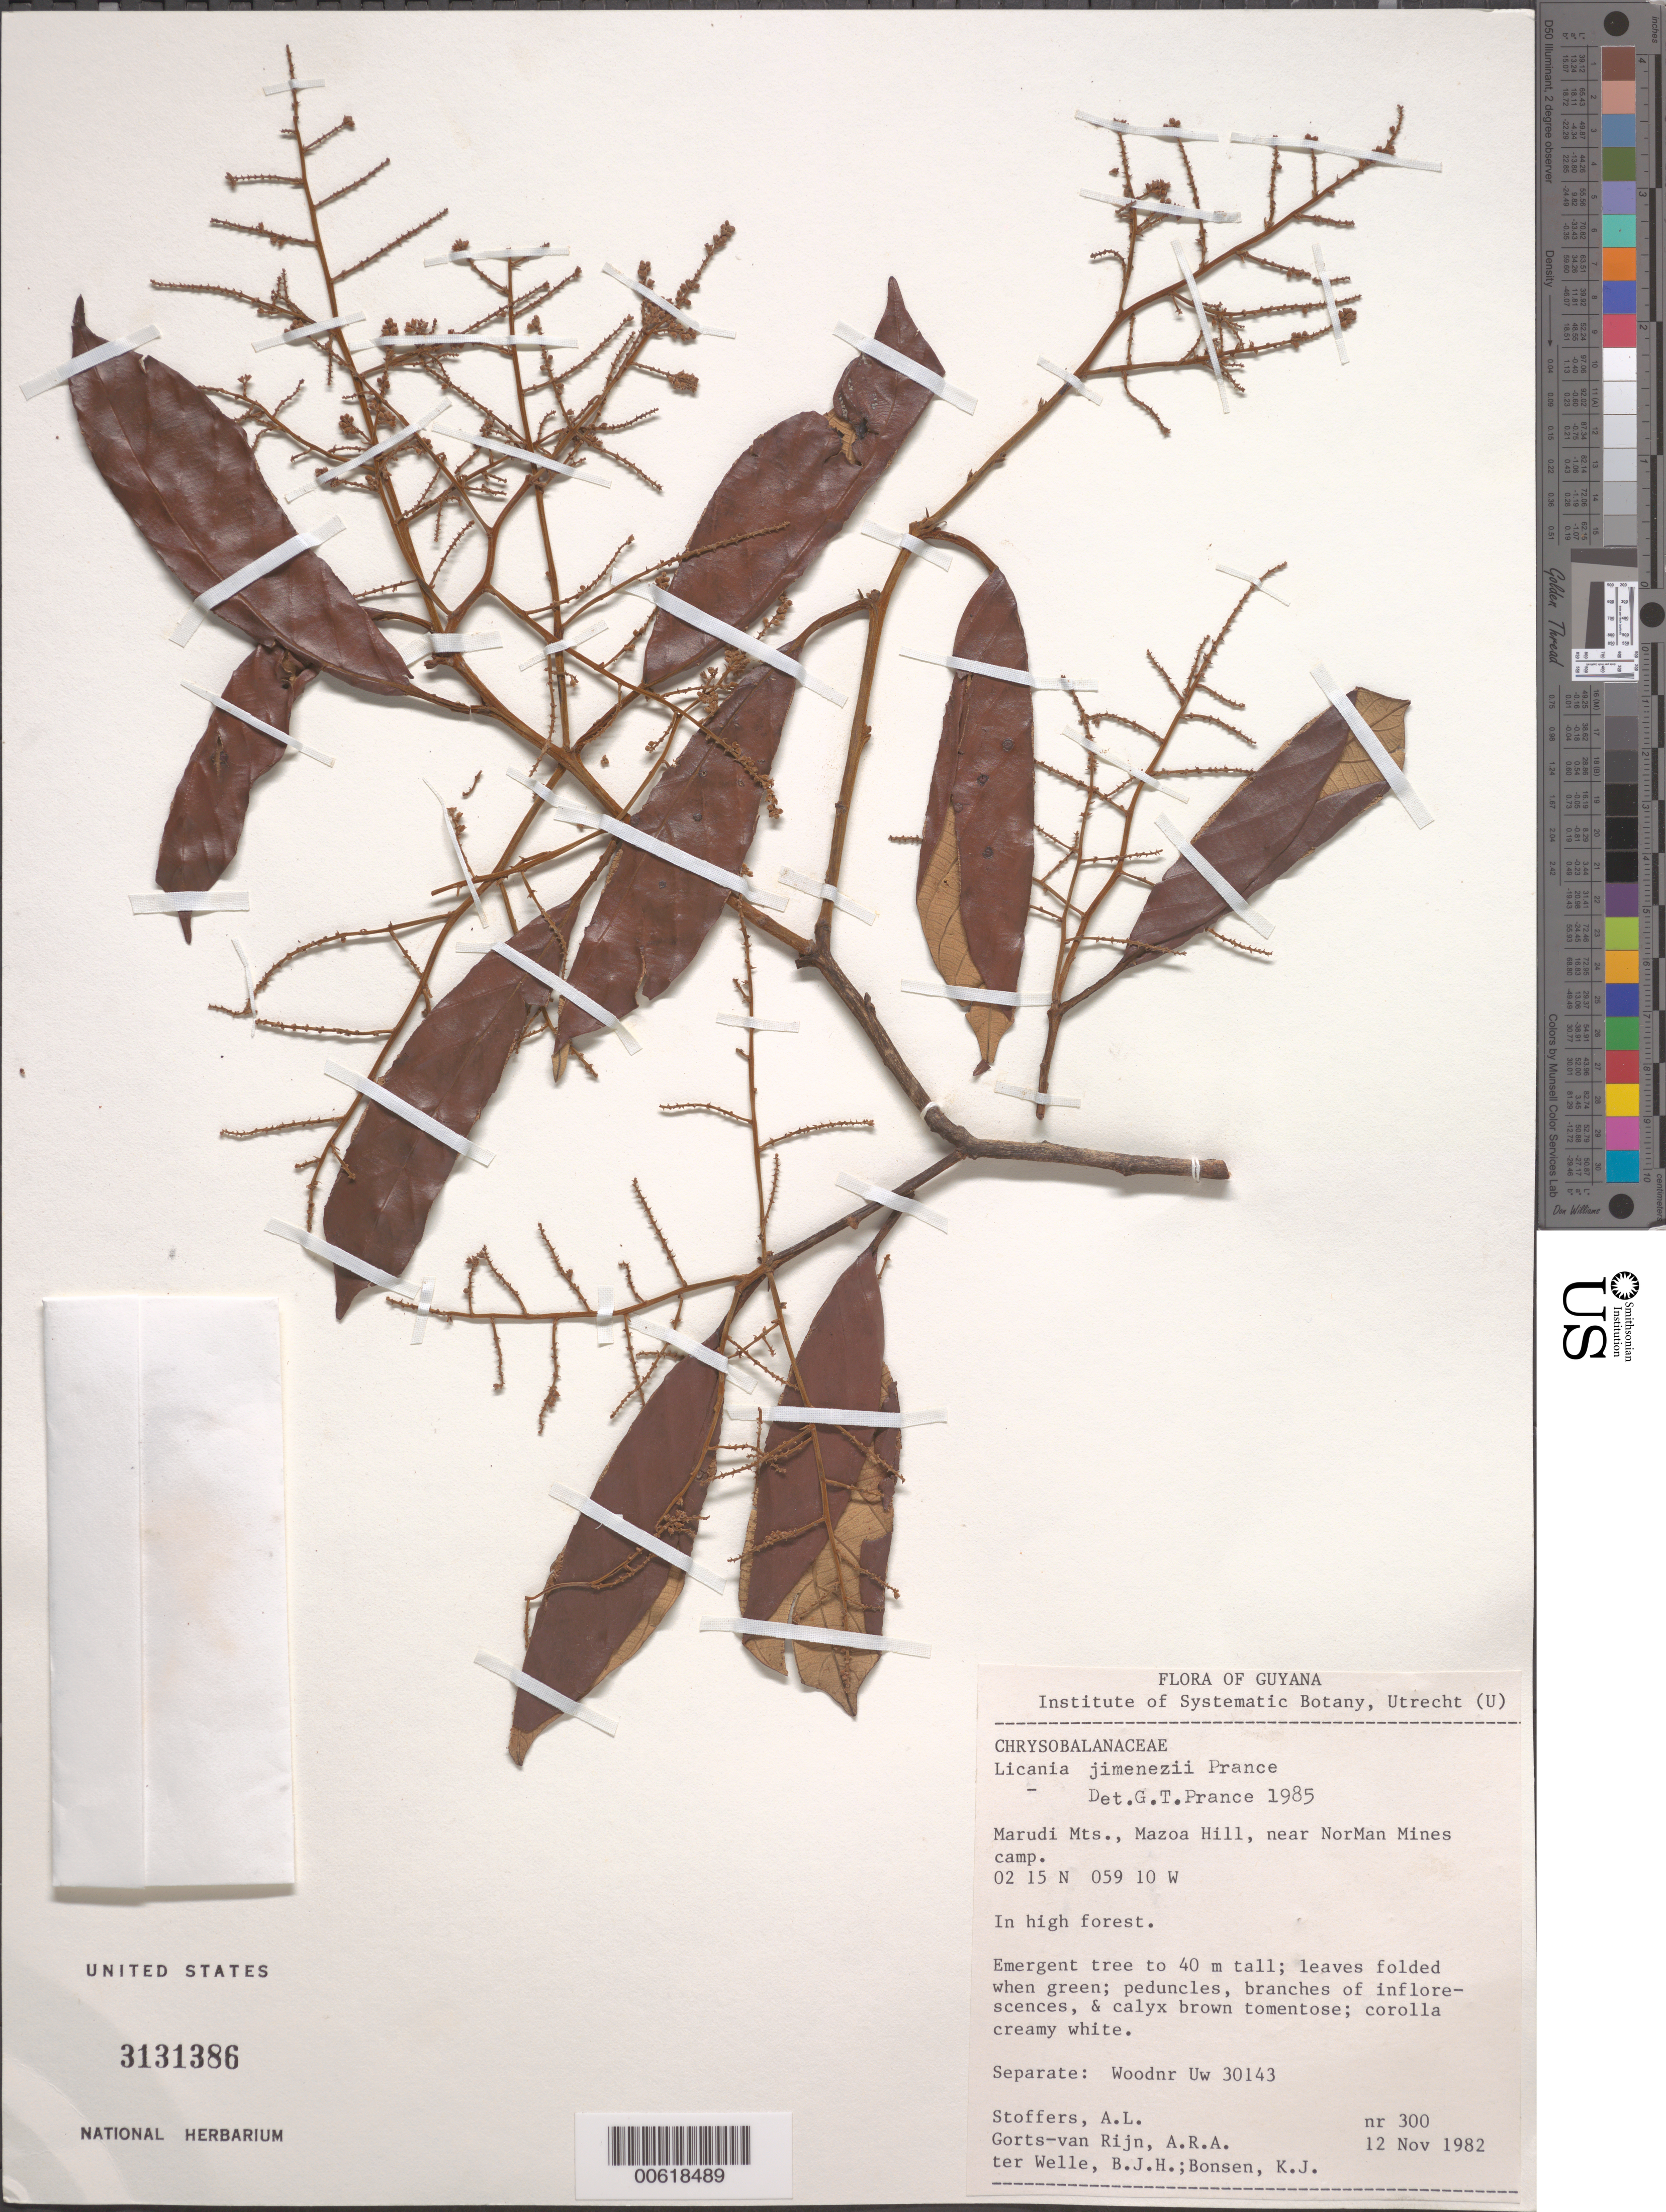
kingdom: Plantae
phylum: Tracheophyta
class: Magnoliopsida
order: Malpighiales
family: Chrysobalanaceae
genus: Licania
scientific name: Licania jimenezii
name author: Prance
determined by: Prance, G. T.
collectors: A. Stoffers, A. .R. A. Görts-van Rijn, B. Welle & K. Bonsen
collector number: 300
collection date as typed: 12-Nov-82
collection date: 1982-11-12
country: Guyana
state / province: U. Takutu-U. Essequibo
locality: Marudi Mts., Mazoa Hill, near NorMan Mines camp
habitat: High forest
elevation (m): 300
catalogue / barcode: US 3131386